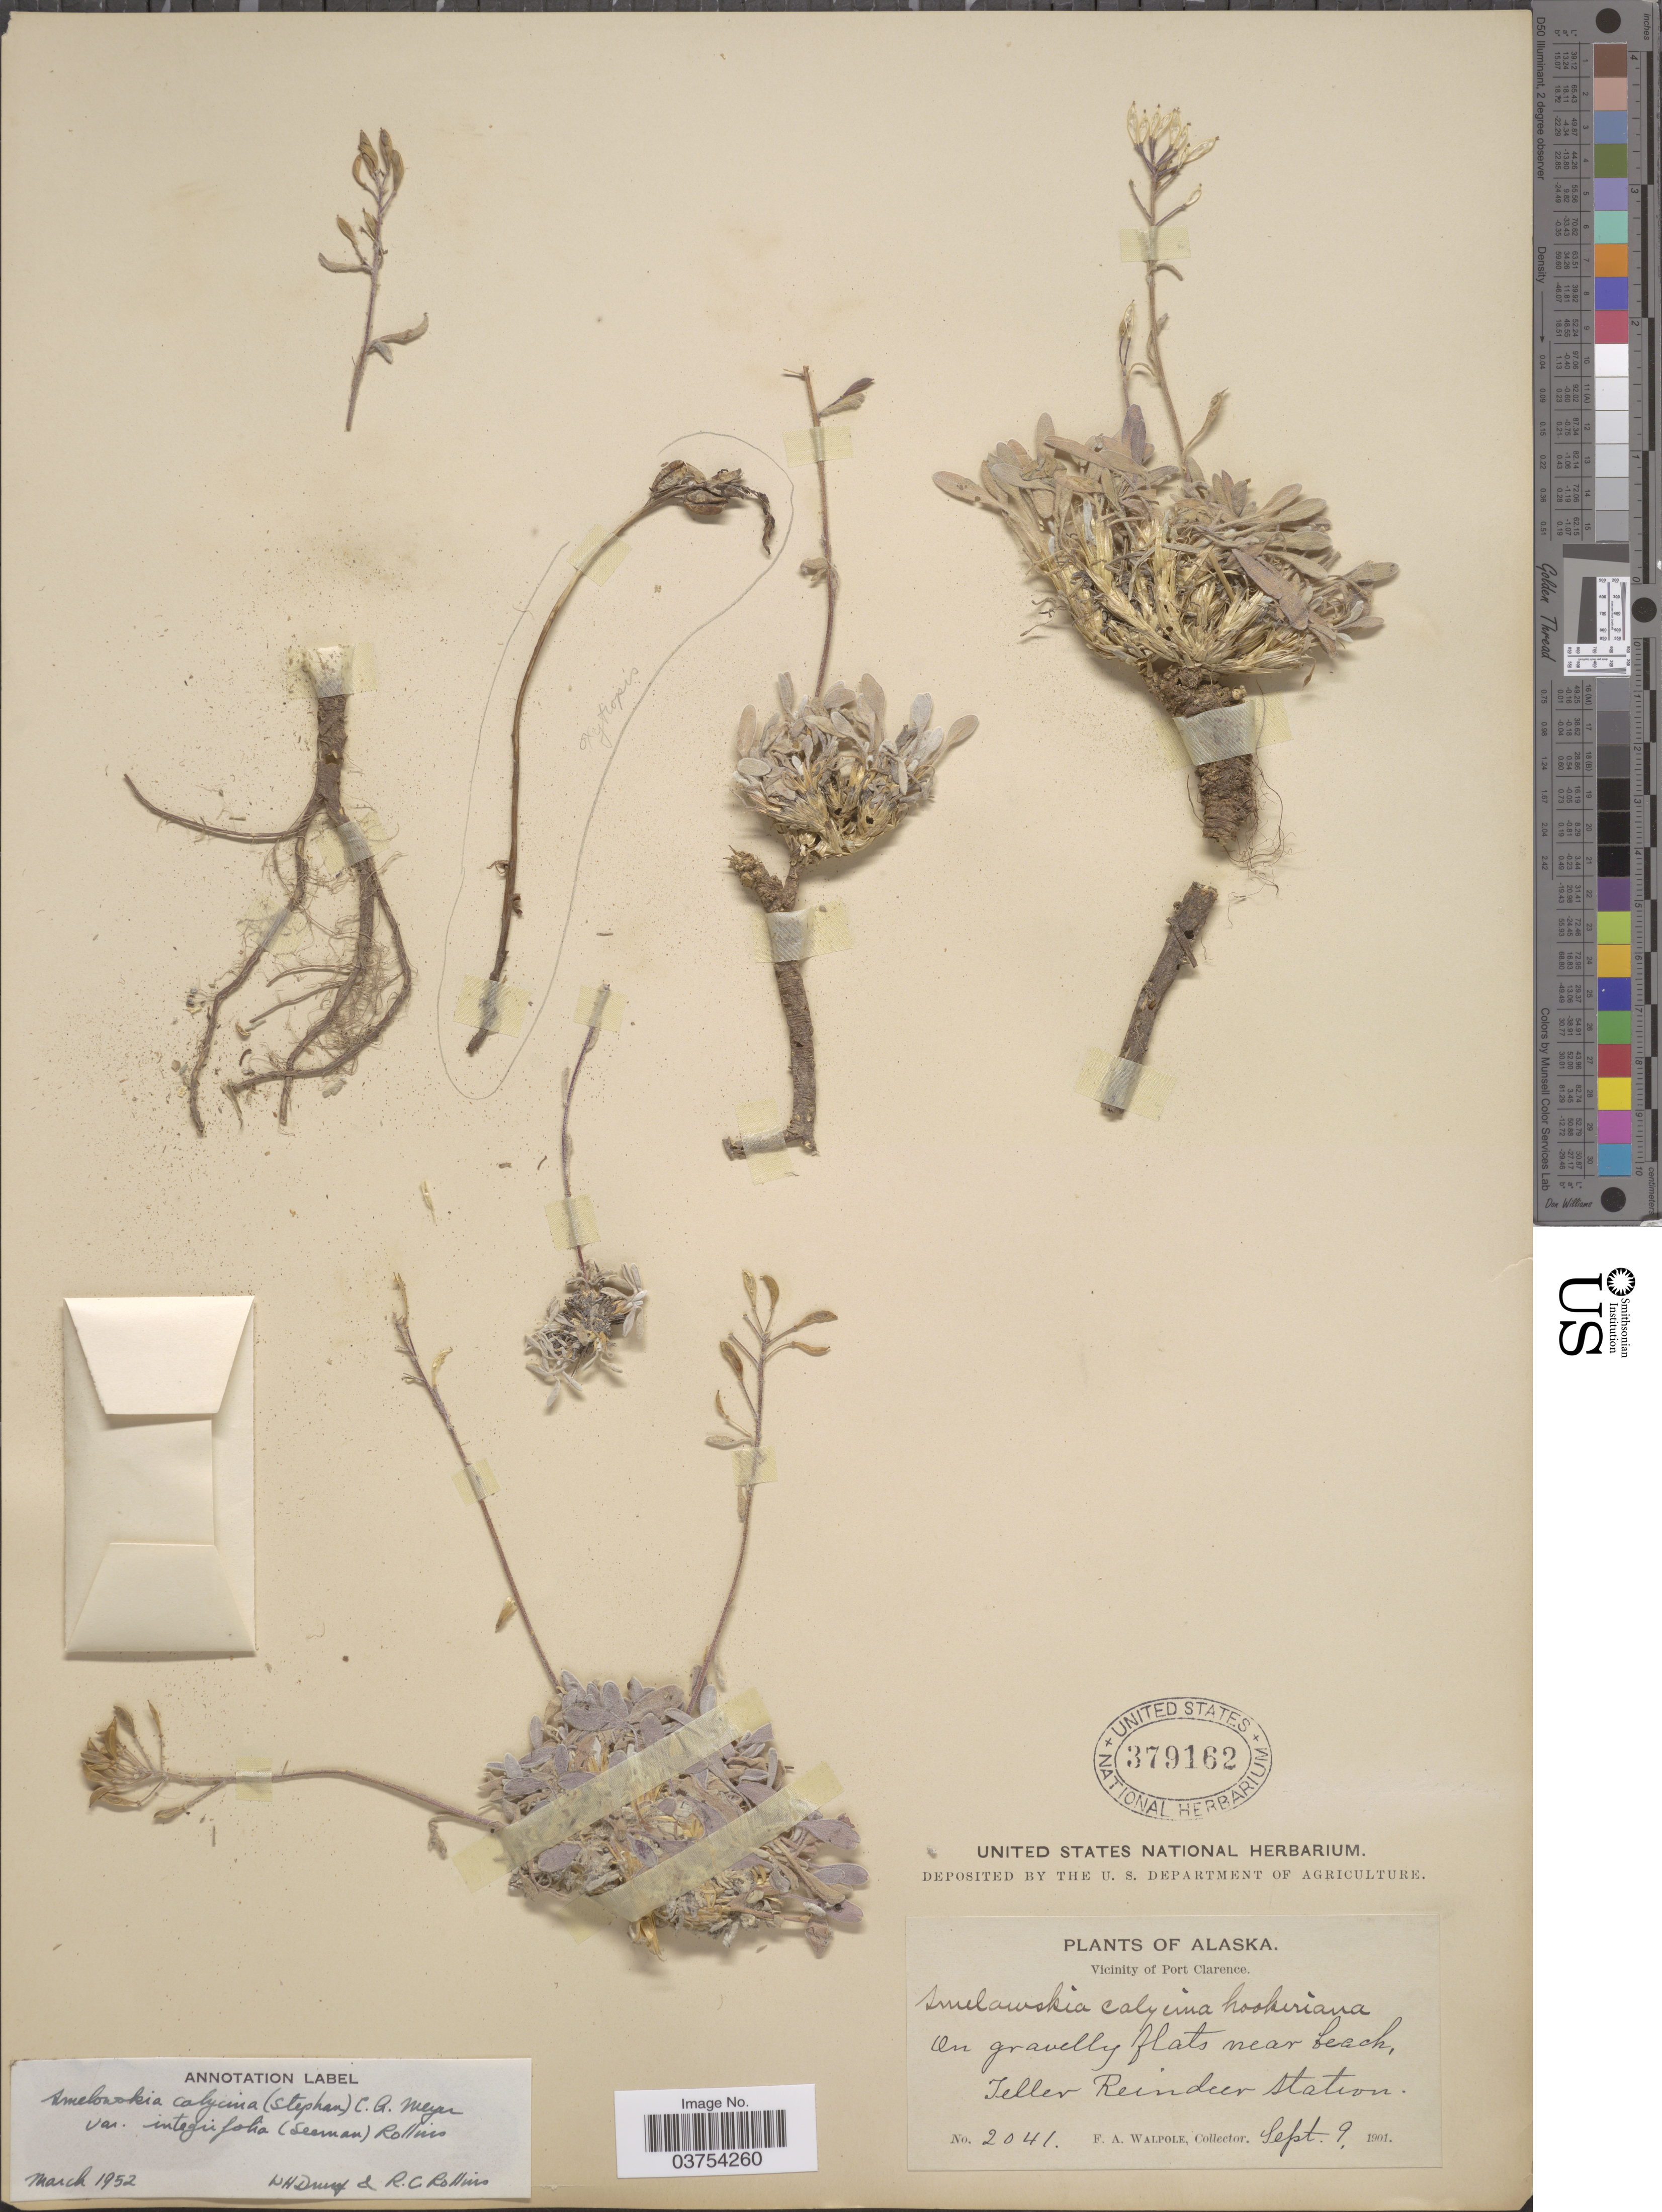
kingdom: Plantae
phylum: Tracheophyta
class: Magnoliopsida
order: Brassicales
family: Brassicaceae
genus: Smelowskia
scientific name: Smelowskia calycina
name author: (Stephan) C.A. Mey.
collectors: F. Walpole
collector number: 2041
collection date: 1901-09-09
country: United States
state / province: Alaska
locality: Vicinity of Port Clarence. Teller Reindeer Station.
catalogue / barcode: US 379162